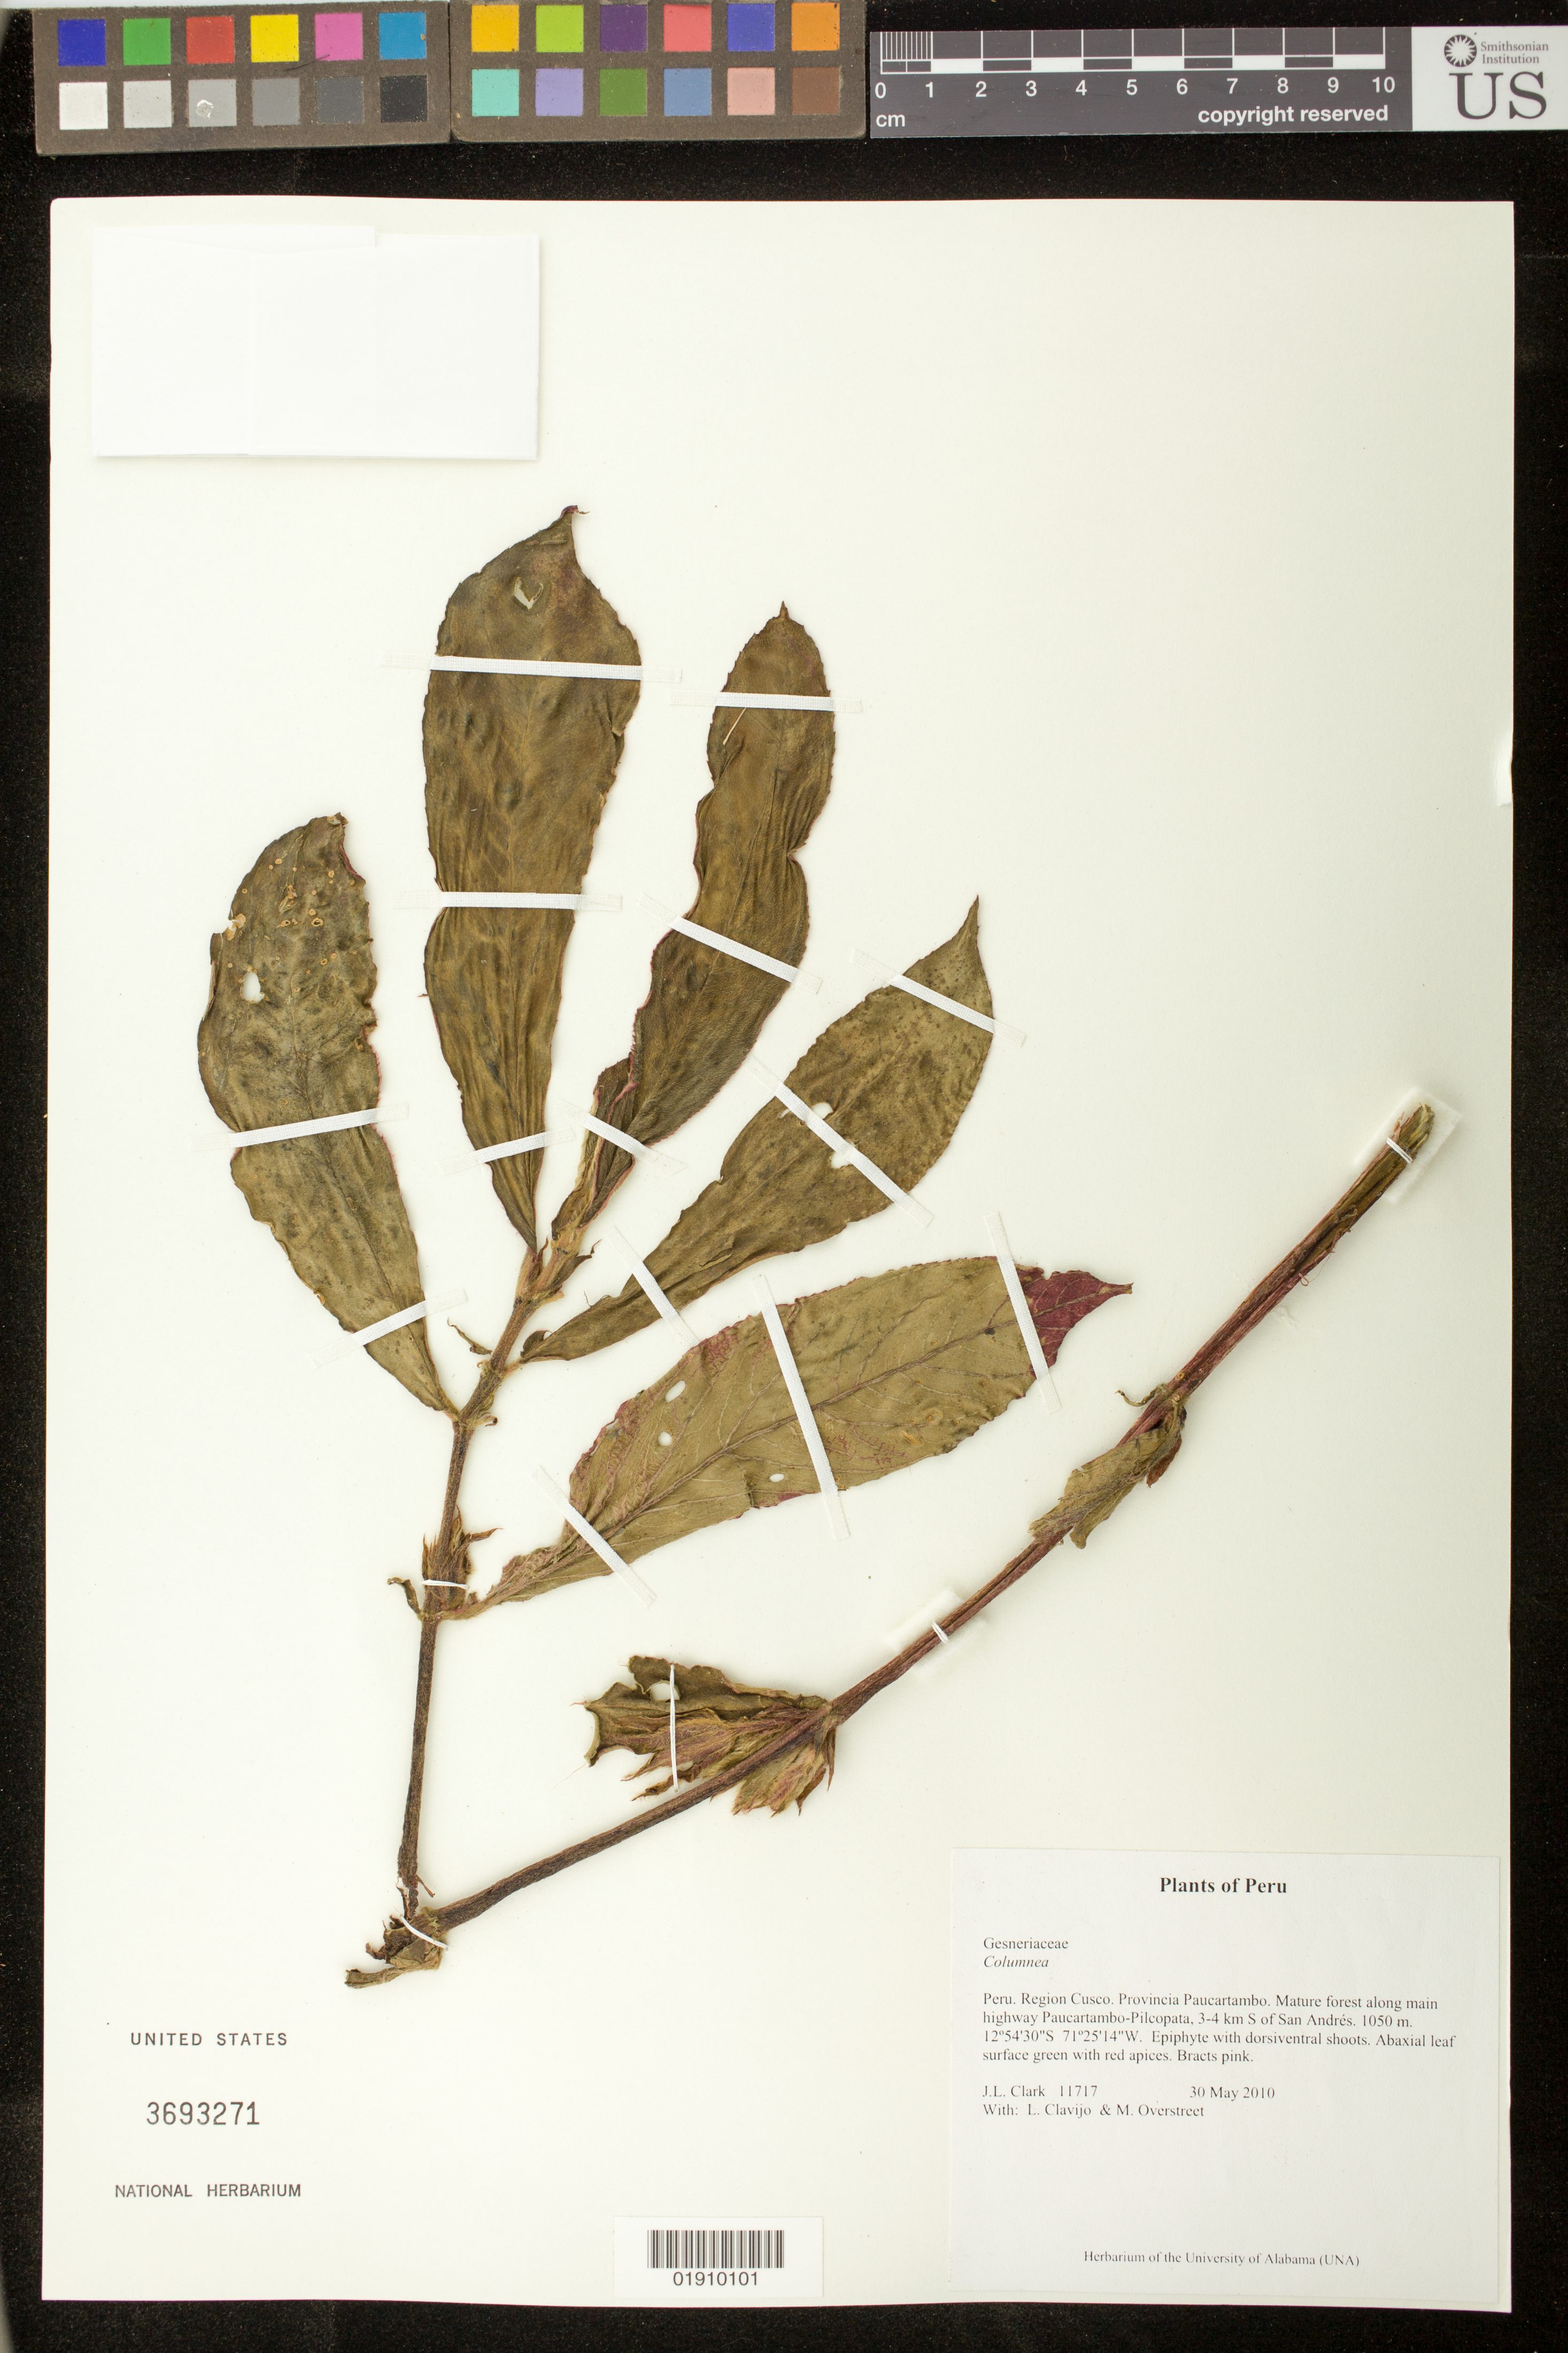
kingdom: Plantae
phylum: Tracheophyta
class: Magnoliopsida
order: Lamiales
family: Gesneriaceae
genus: Columnea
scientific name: Columnea sp.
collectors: J. L. Clark, L. Clavijo & M. Overstreet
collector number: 11717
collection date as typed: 30 May 2010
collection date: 2010-05-30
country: Peru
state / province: Cusco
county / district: Paucartambo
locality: Mature forest along main highway Paucartambo-Pilcopata, 3-4km S of San Andres.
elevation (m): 1050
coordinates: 12 54 30 S, 71 25 14 W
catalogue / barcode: US 3693271